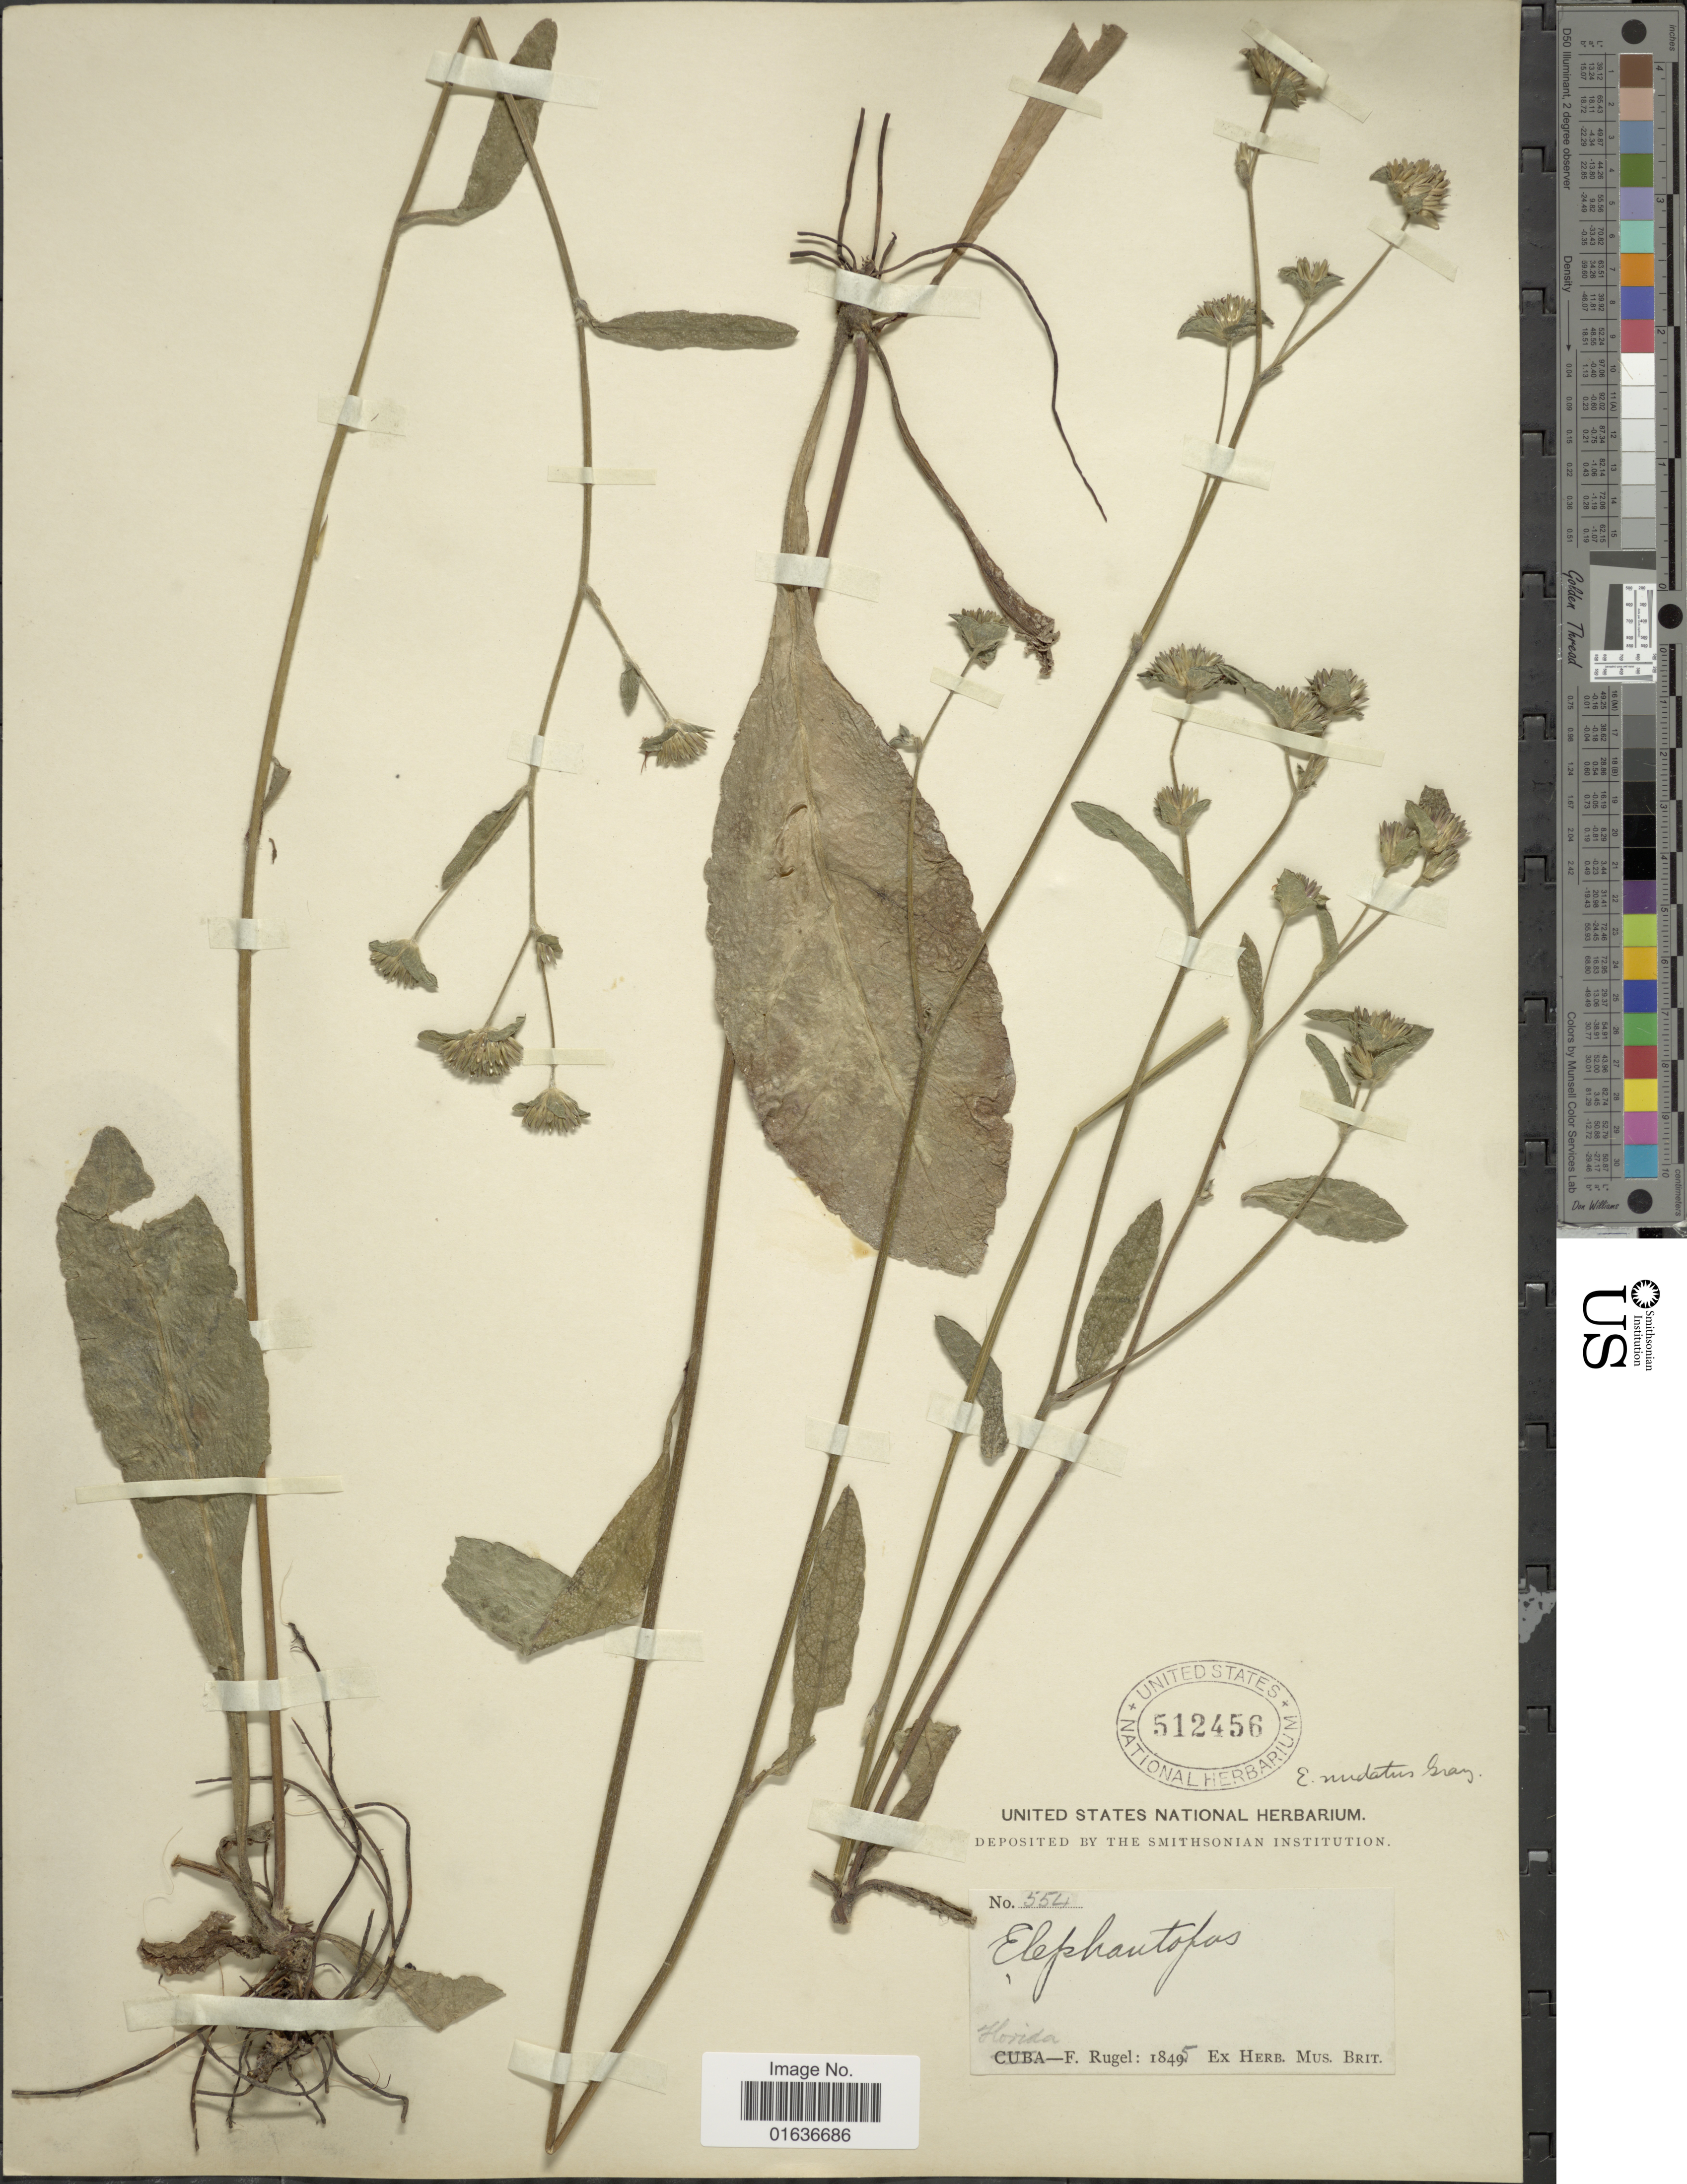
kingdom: Plantae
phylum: Tracheophyta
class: Magnoliopsida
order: Asterales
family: Asteraceae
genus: Elephantopus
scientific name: Elephantopus nudatus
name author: A. Gray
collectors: F. Rugel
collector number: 554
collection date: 1845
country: United States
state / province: Florida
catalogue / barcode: US 512456